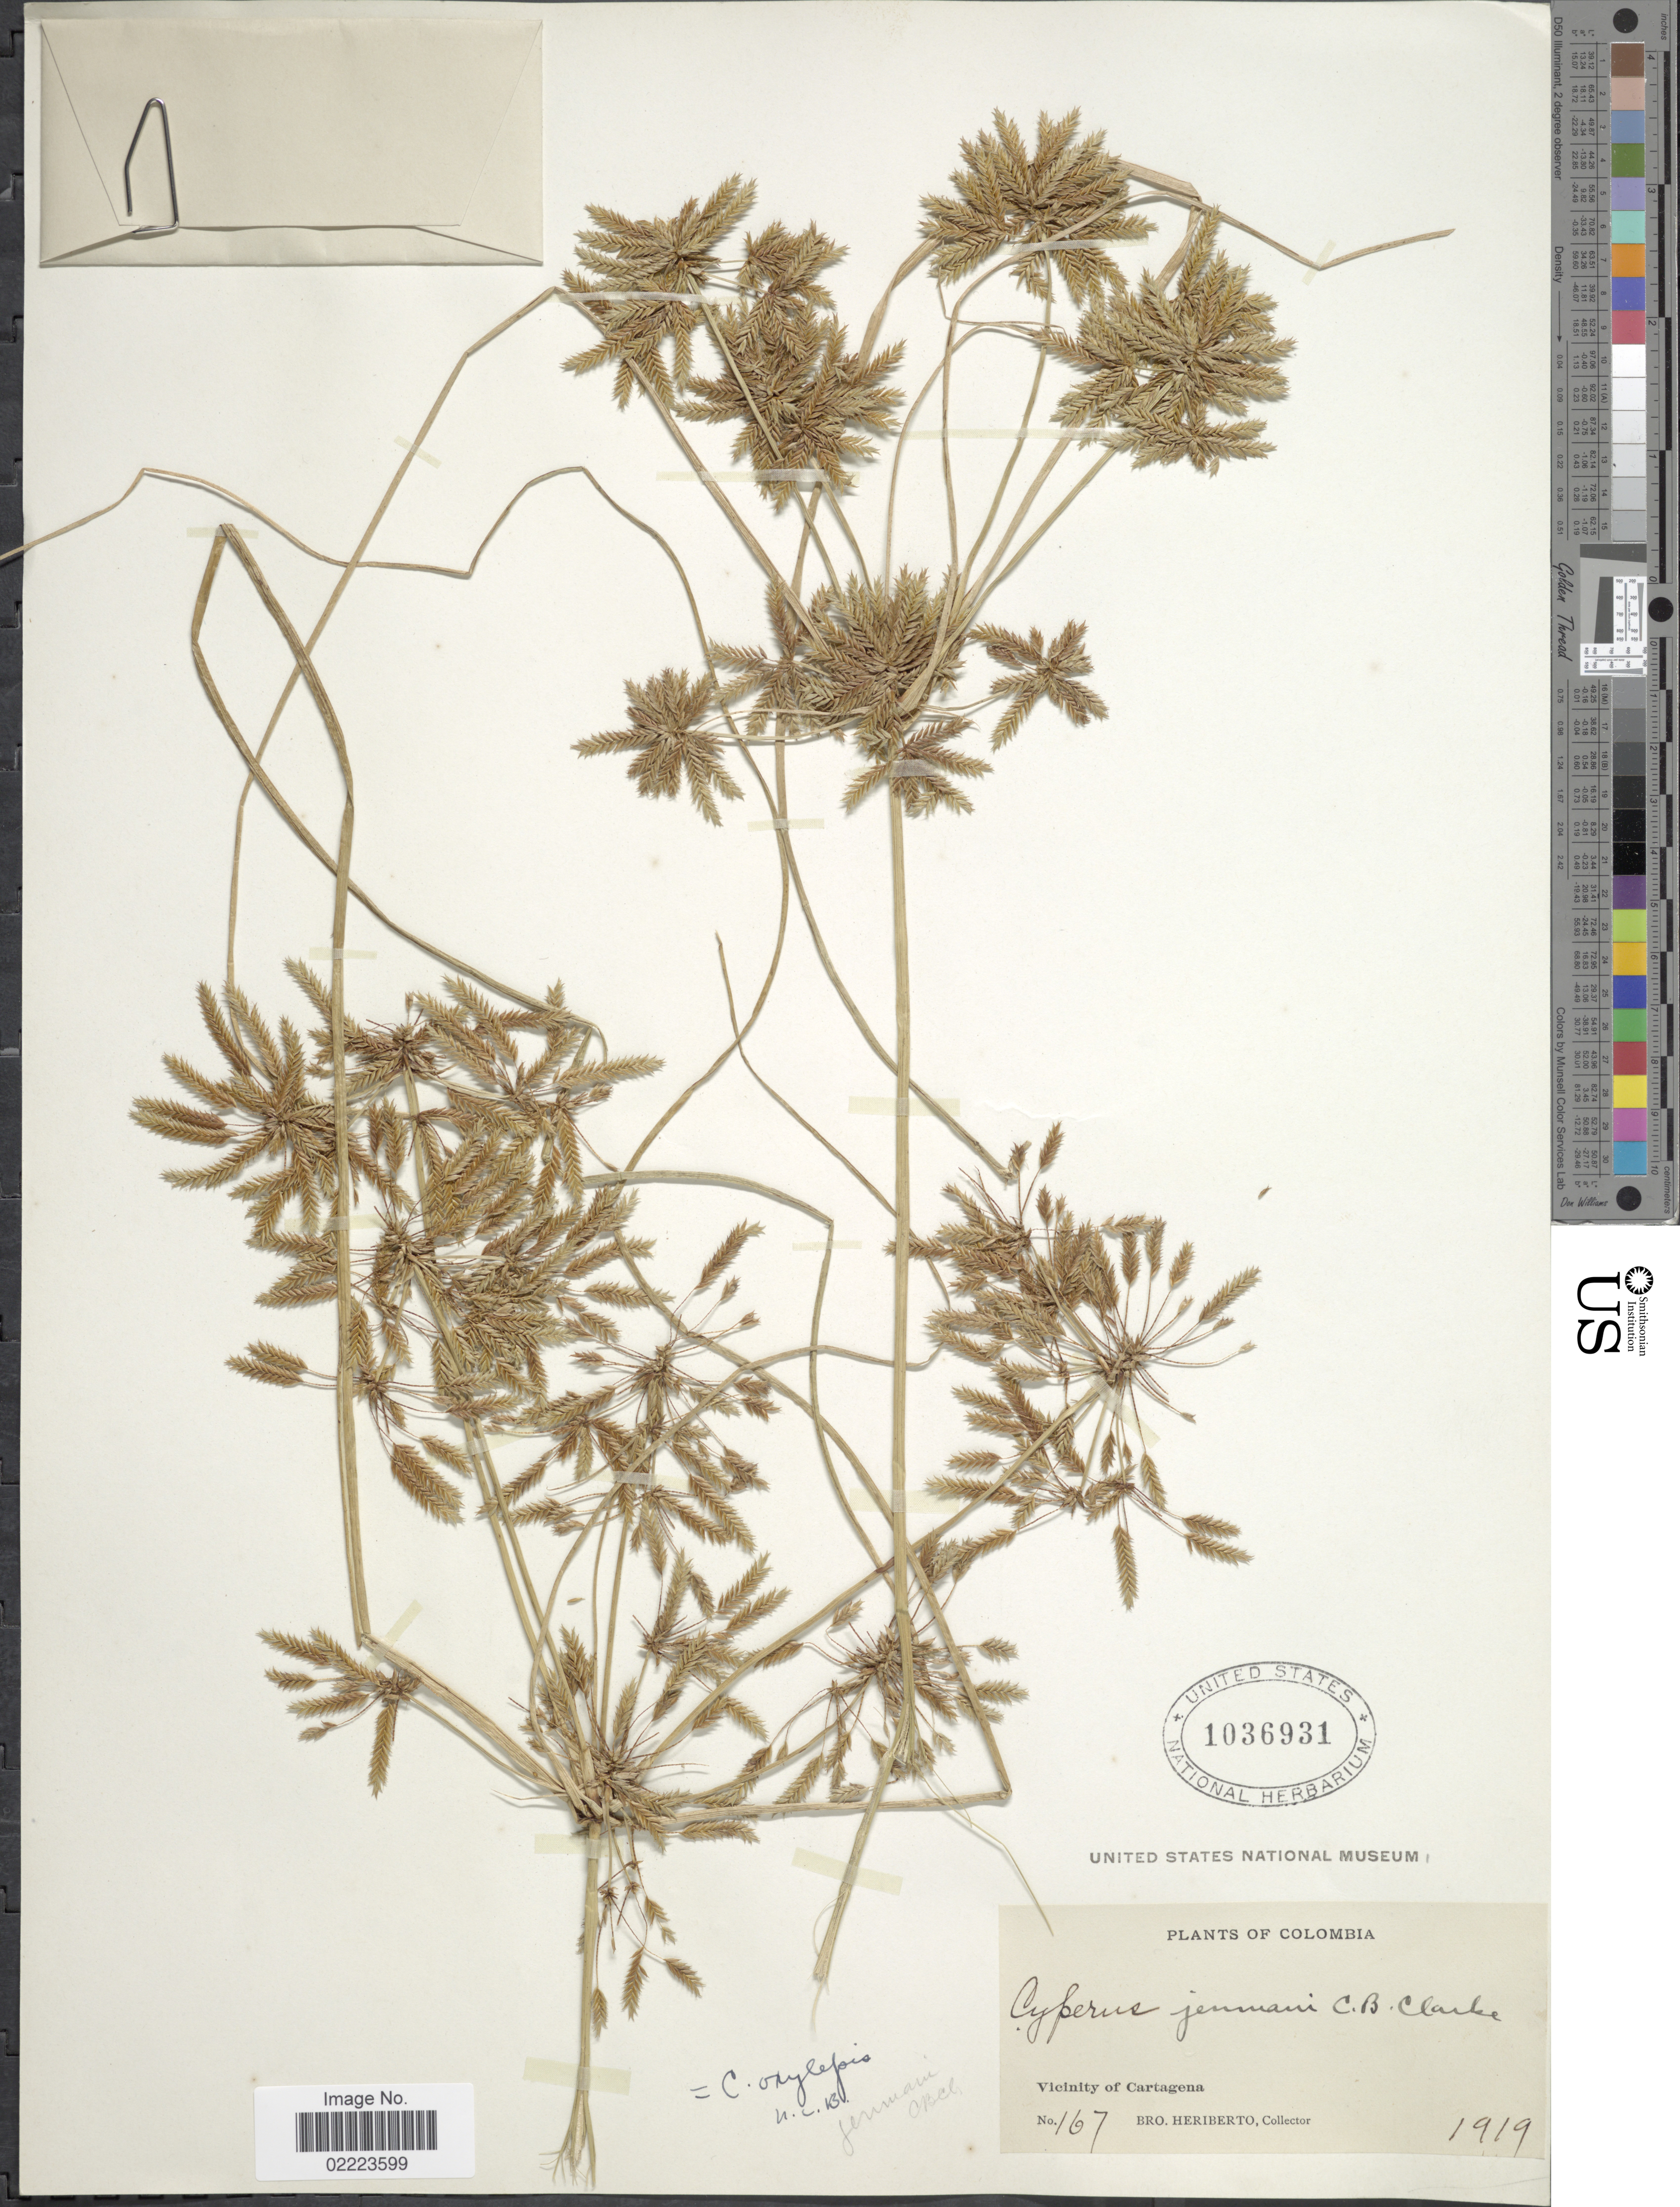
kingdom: Plantae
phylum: Tracheophyta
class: Liliopsida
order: Poales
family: Cyperaceae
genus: Cyperus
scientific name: Cyperus oxylepis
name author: Nees ex Steud.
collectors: B. Heriberto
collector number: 167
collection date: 1919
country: Colombia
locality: Vicinity of Cartagena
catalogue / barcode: US 1036931